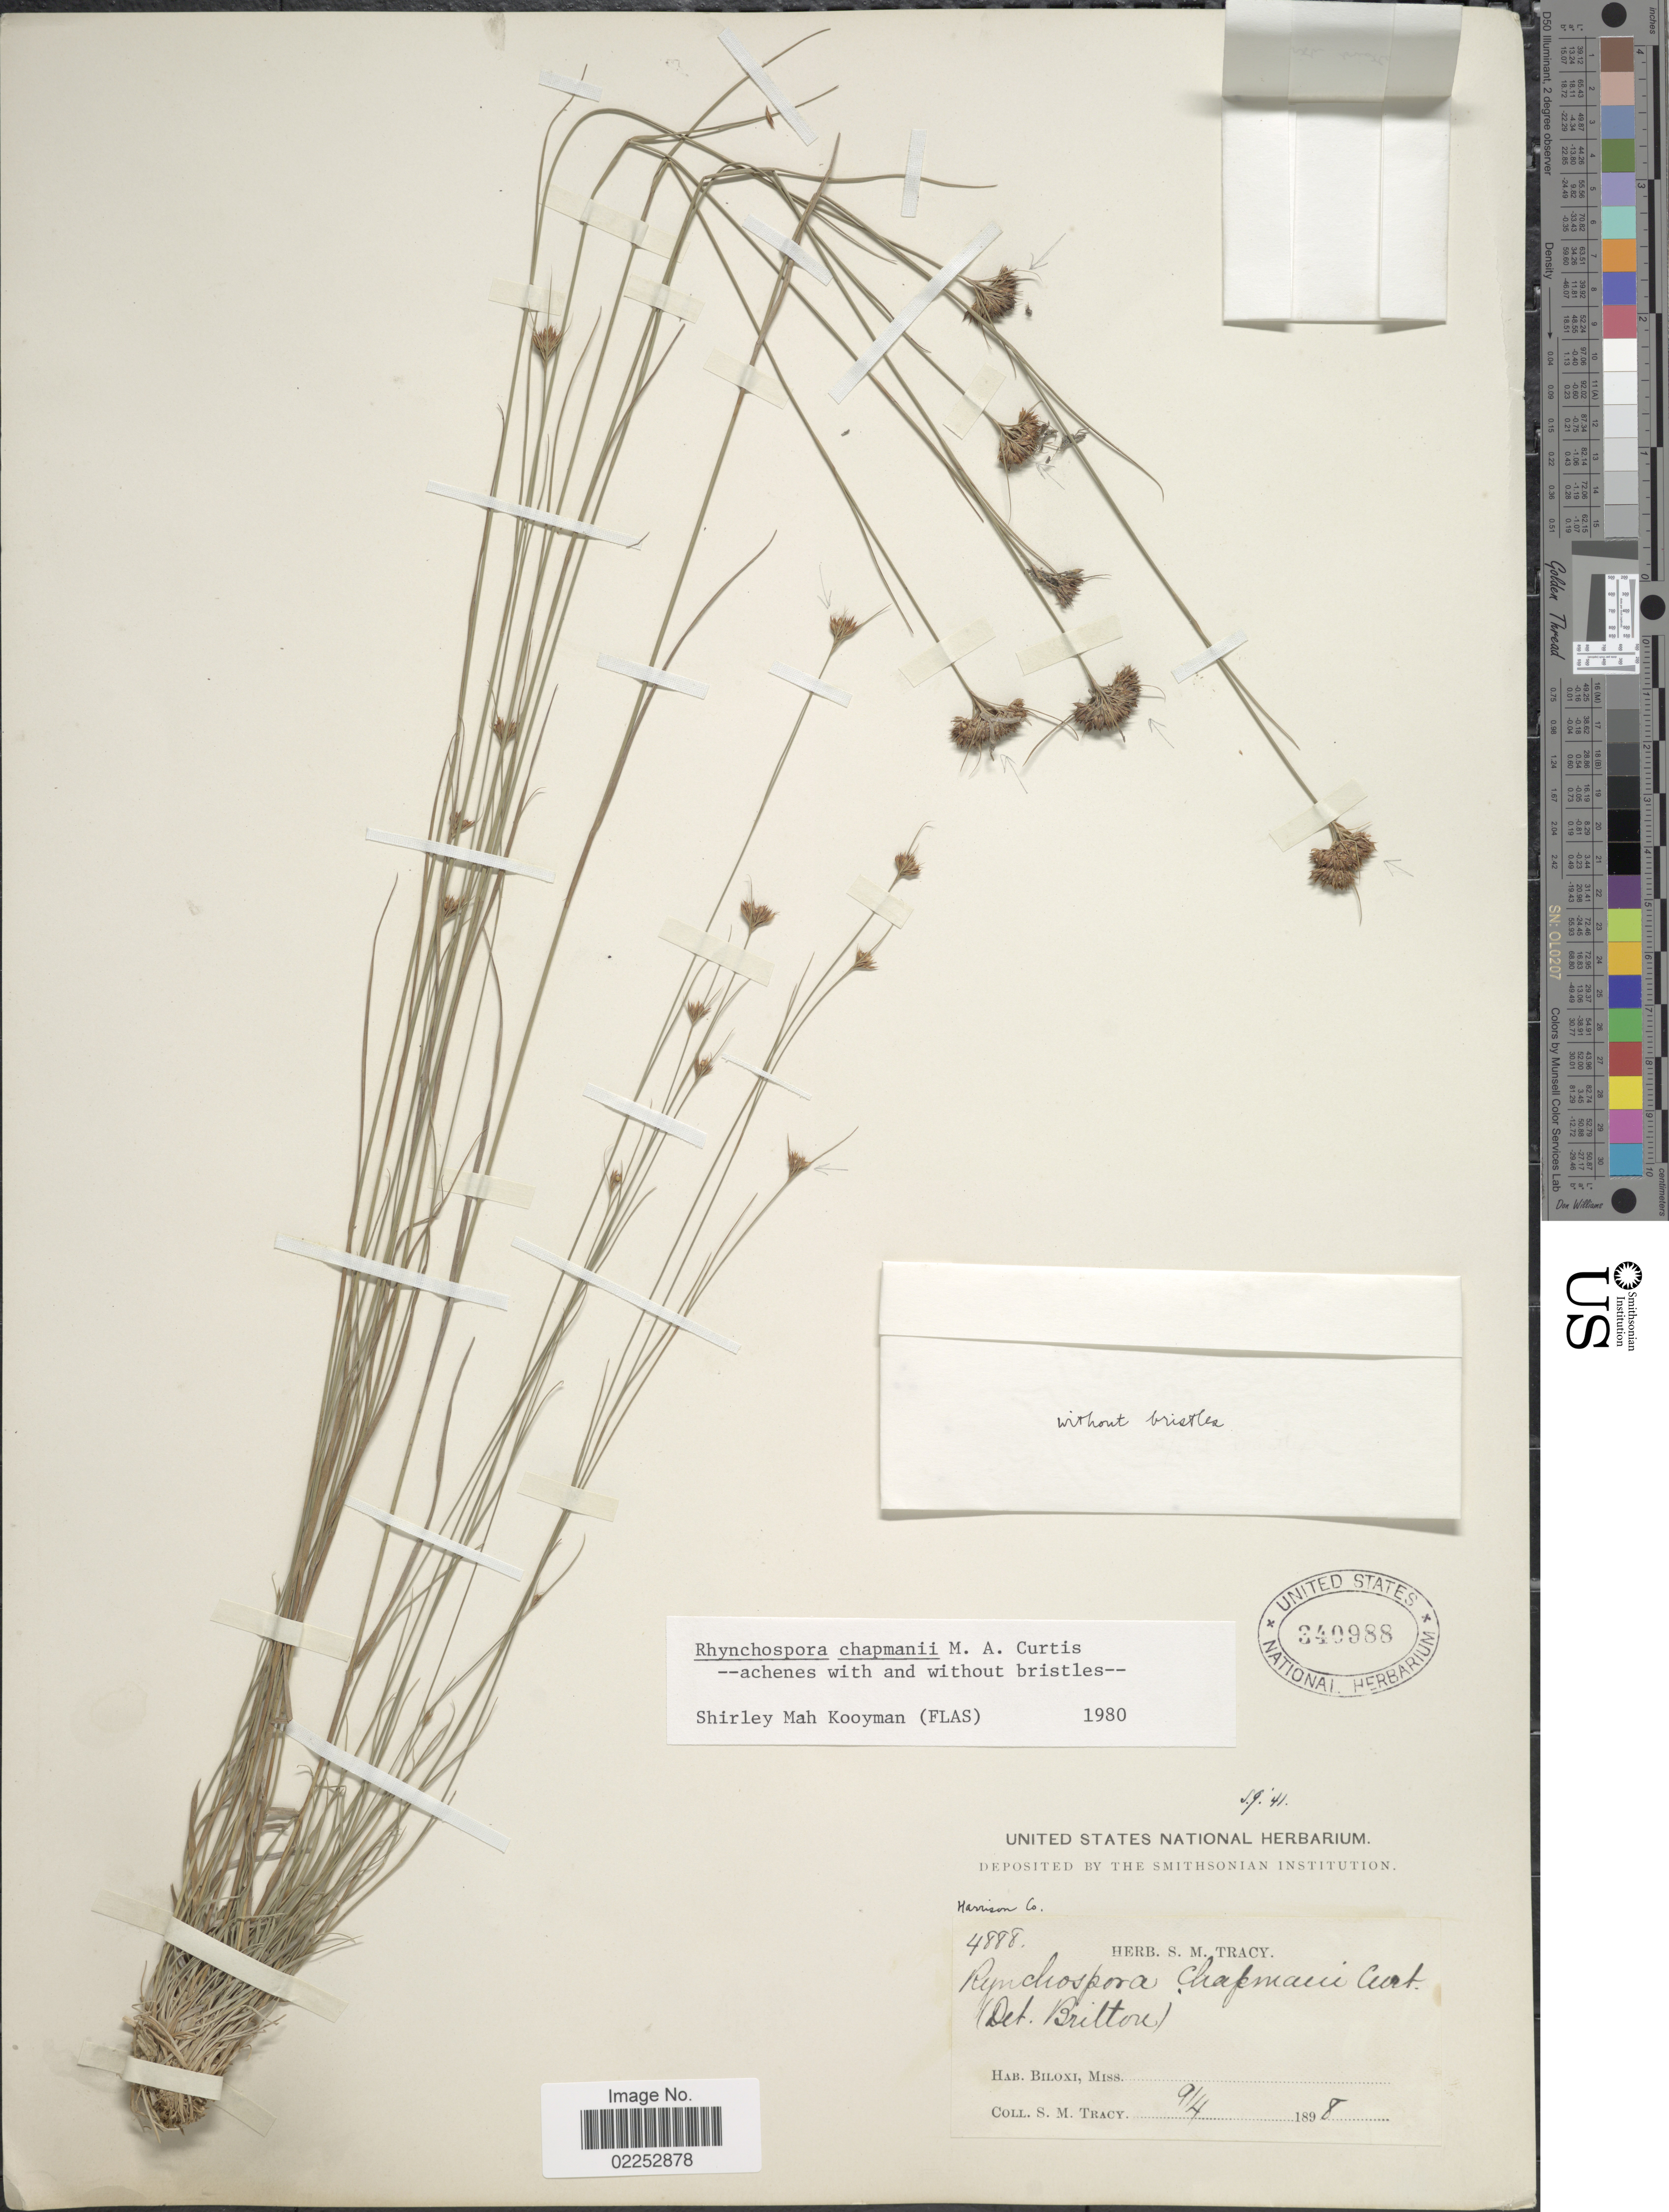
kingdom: Plantae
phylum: Tracheophyta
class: Liliopsida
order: Poales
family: Cyperaceae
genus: Rhynchospora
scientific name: Rhynchospora chapmanii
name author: M.A. Curtis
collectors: S. M. Tracy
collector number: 4888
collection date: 1898-09-04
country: United States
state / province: Mississippi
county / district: Harrison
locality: Biloxi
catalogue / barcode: US 340988